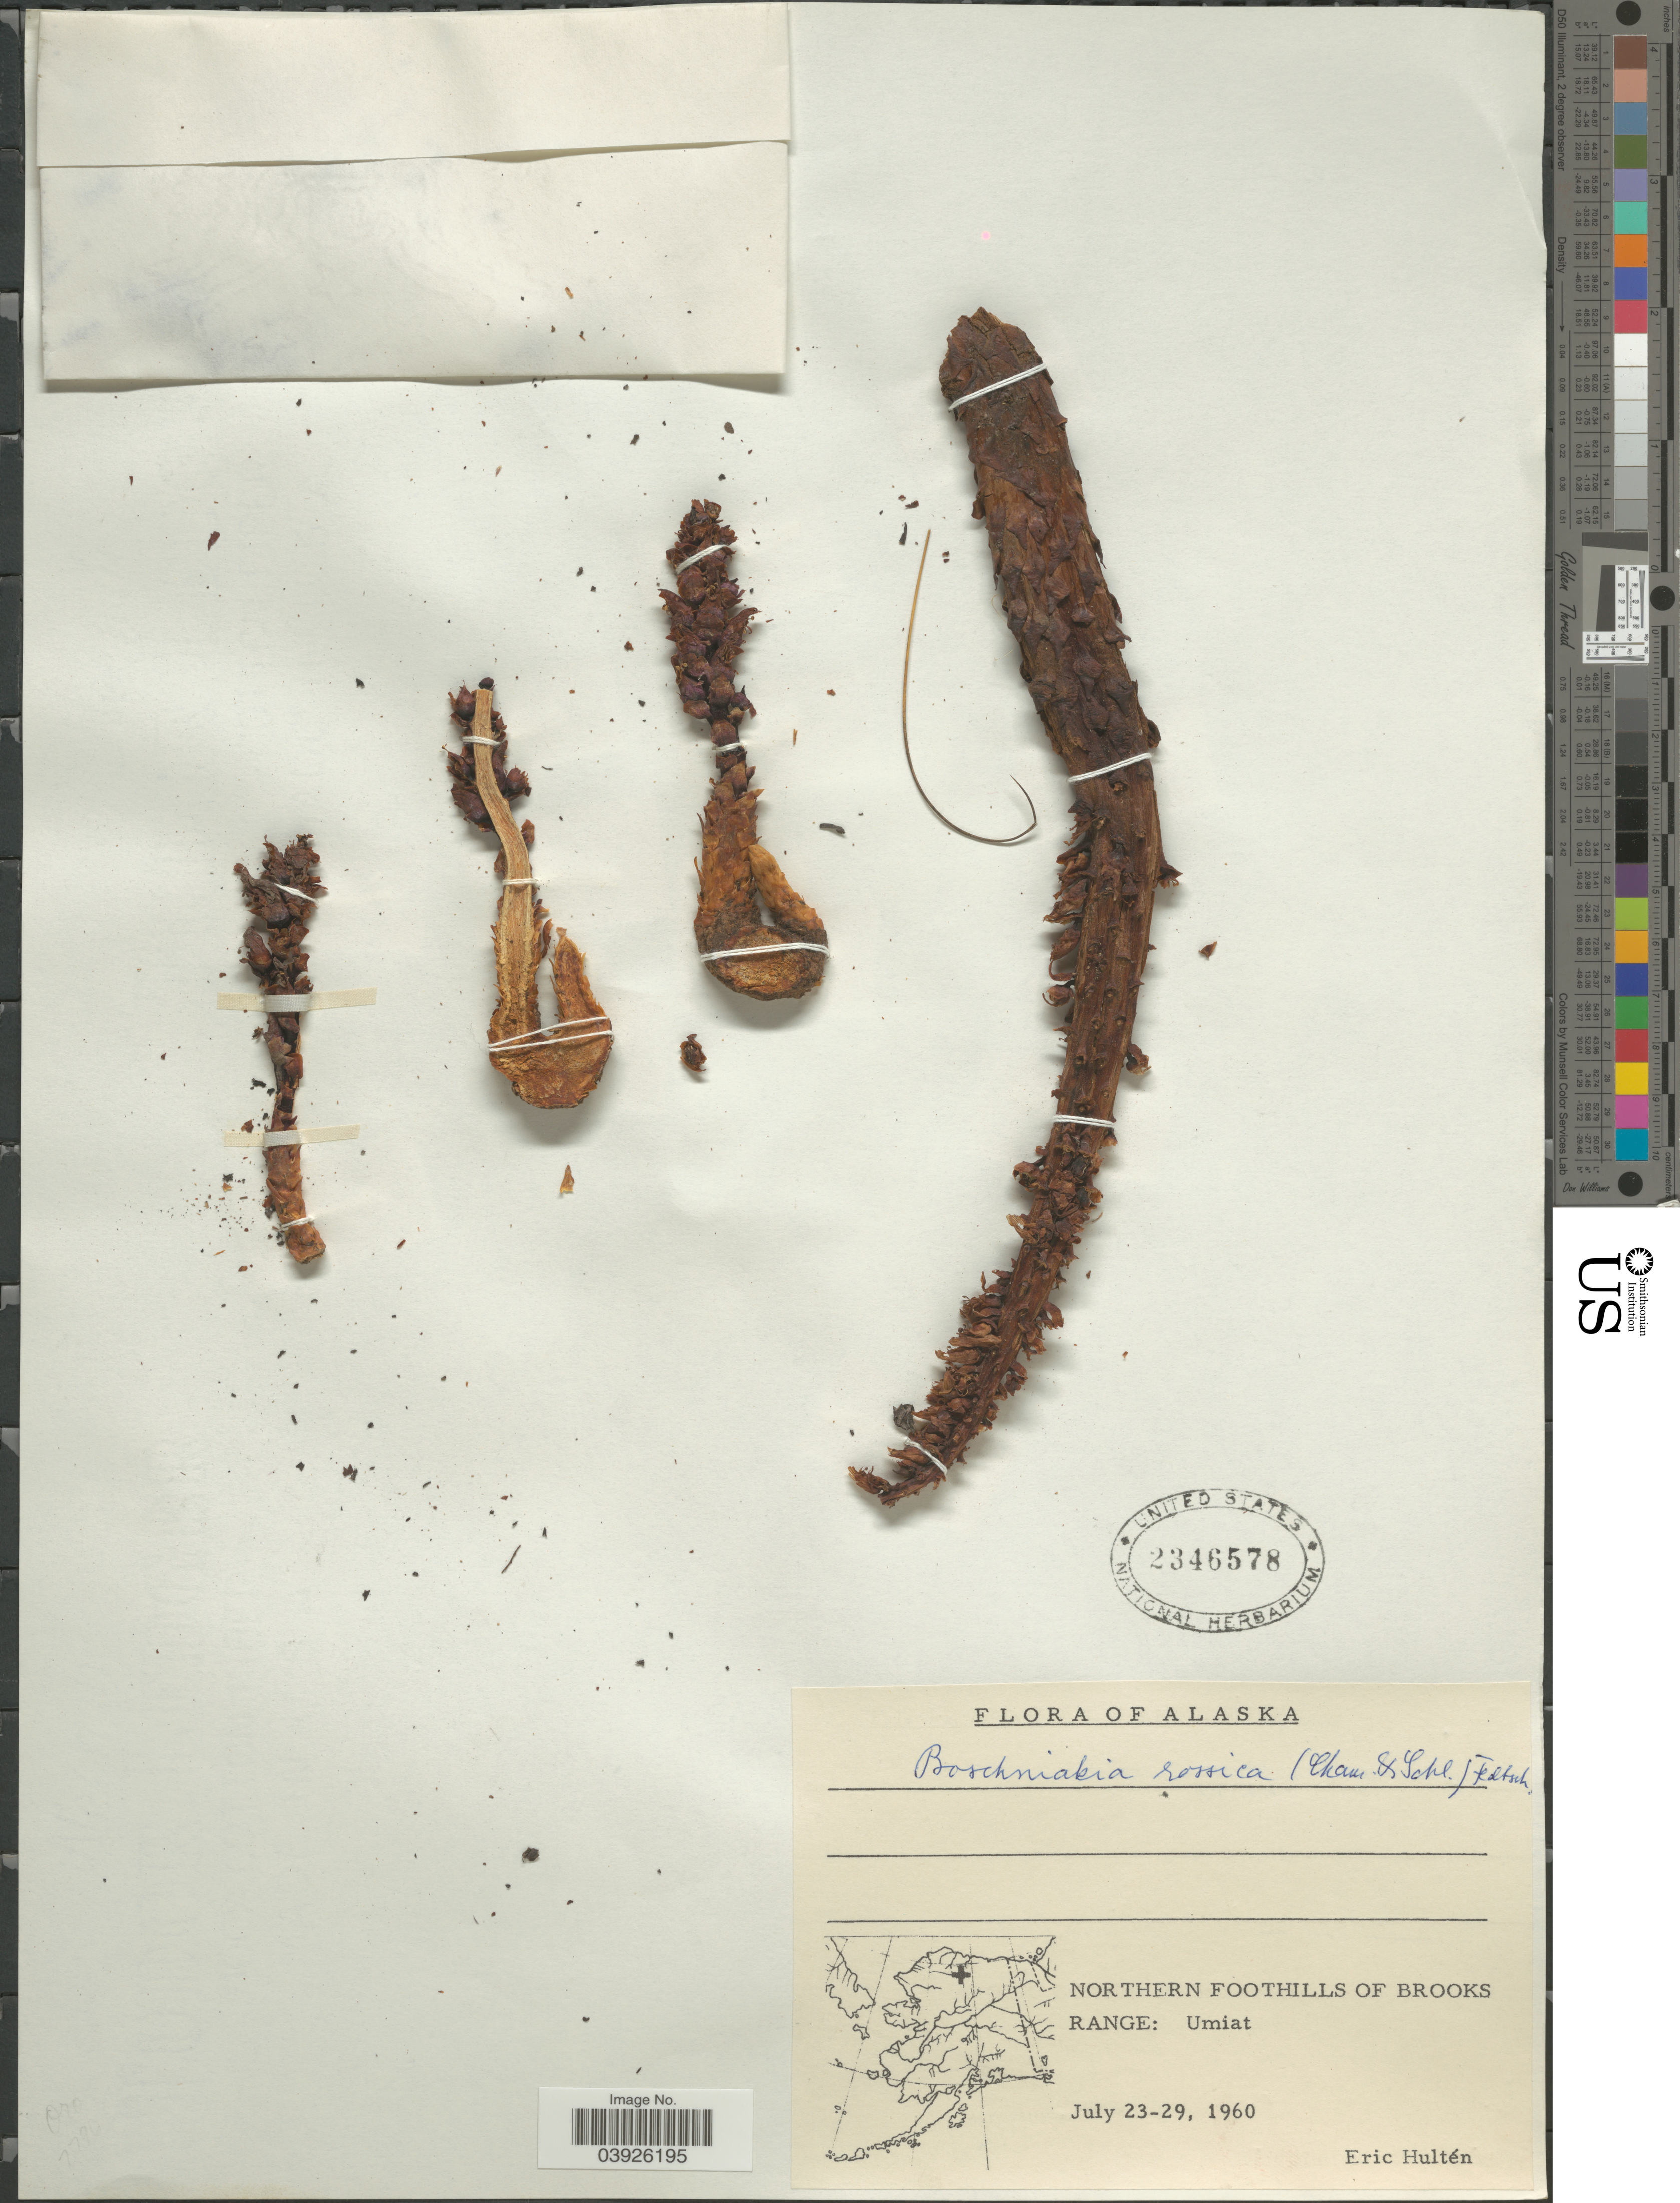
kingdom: Plantae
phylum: Tracheophyta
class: Magnoliopsida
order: Lamiales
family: Orobanchaceae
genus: Boschniakia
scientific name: Boschniakia rossica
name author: (Cham. & Schltdl.) B. Fedtsch.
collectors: E. G. Hultén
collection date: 1960-07-23/1960-07-29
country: United States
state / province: Alaska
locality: Northern Foothills of Brooks Range: Umiat.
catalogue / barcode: US 2346578